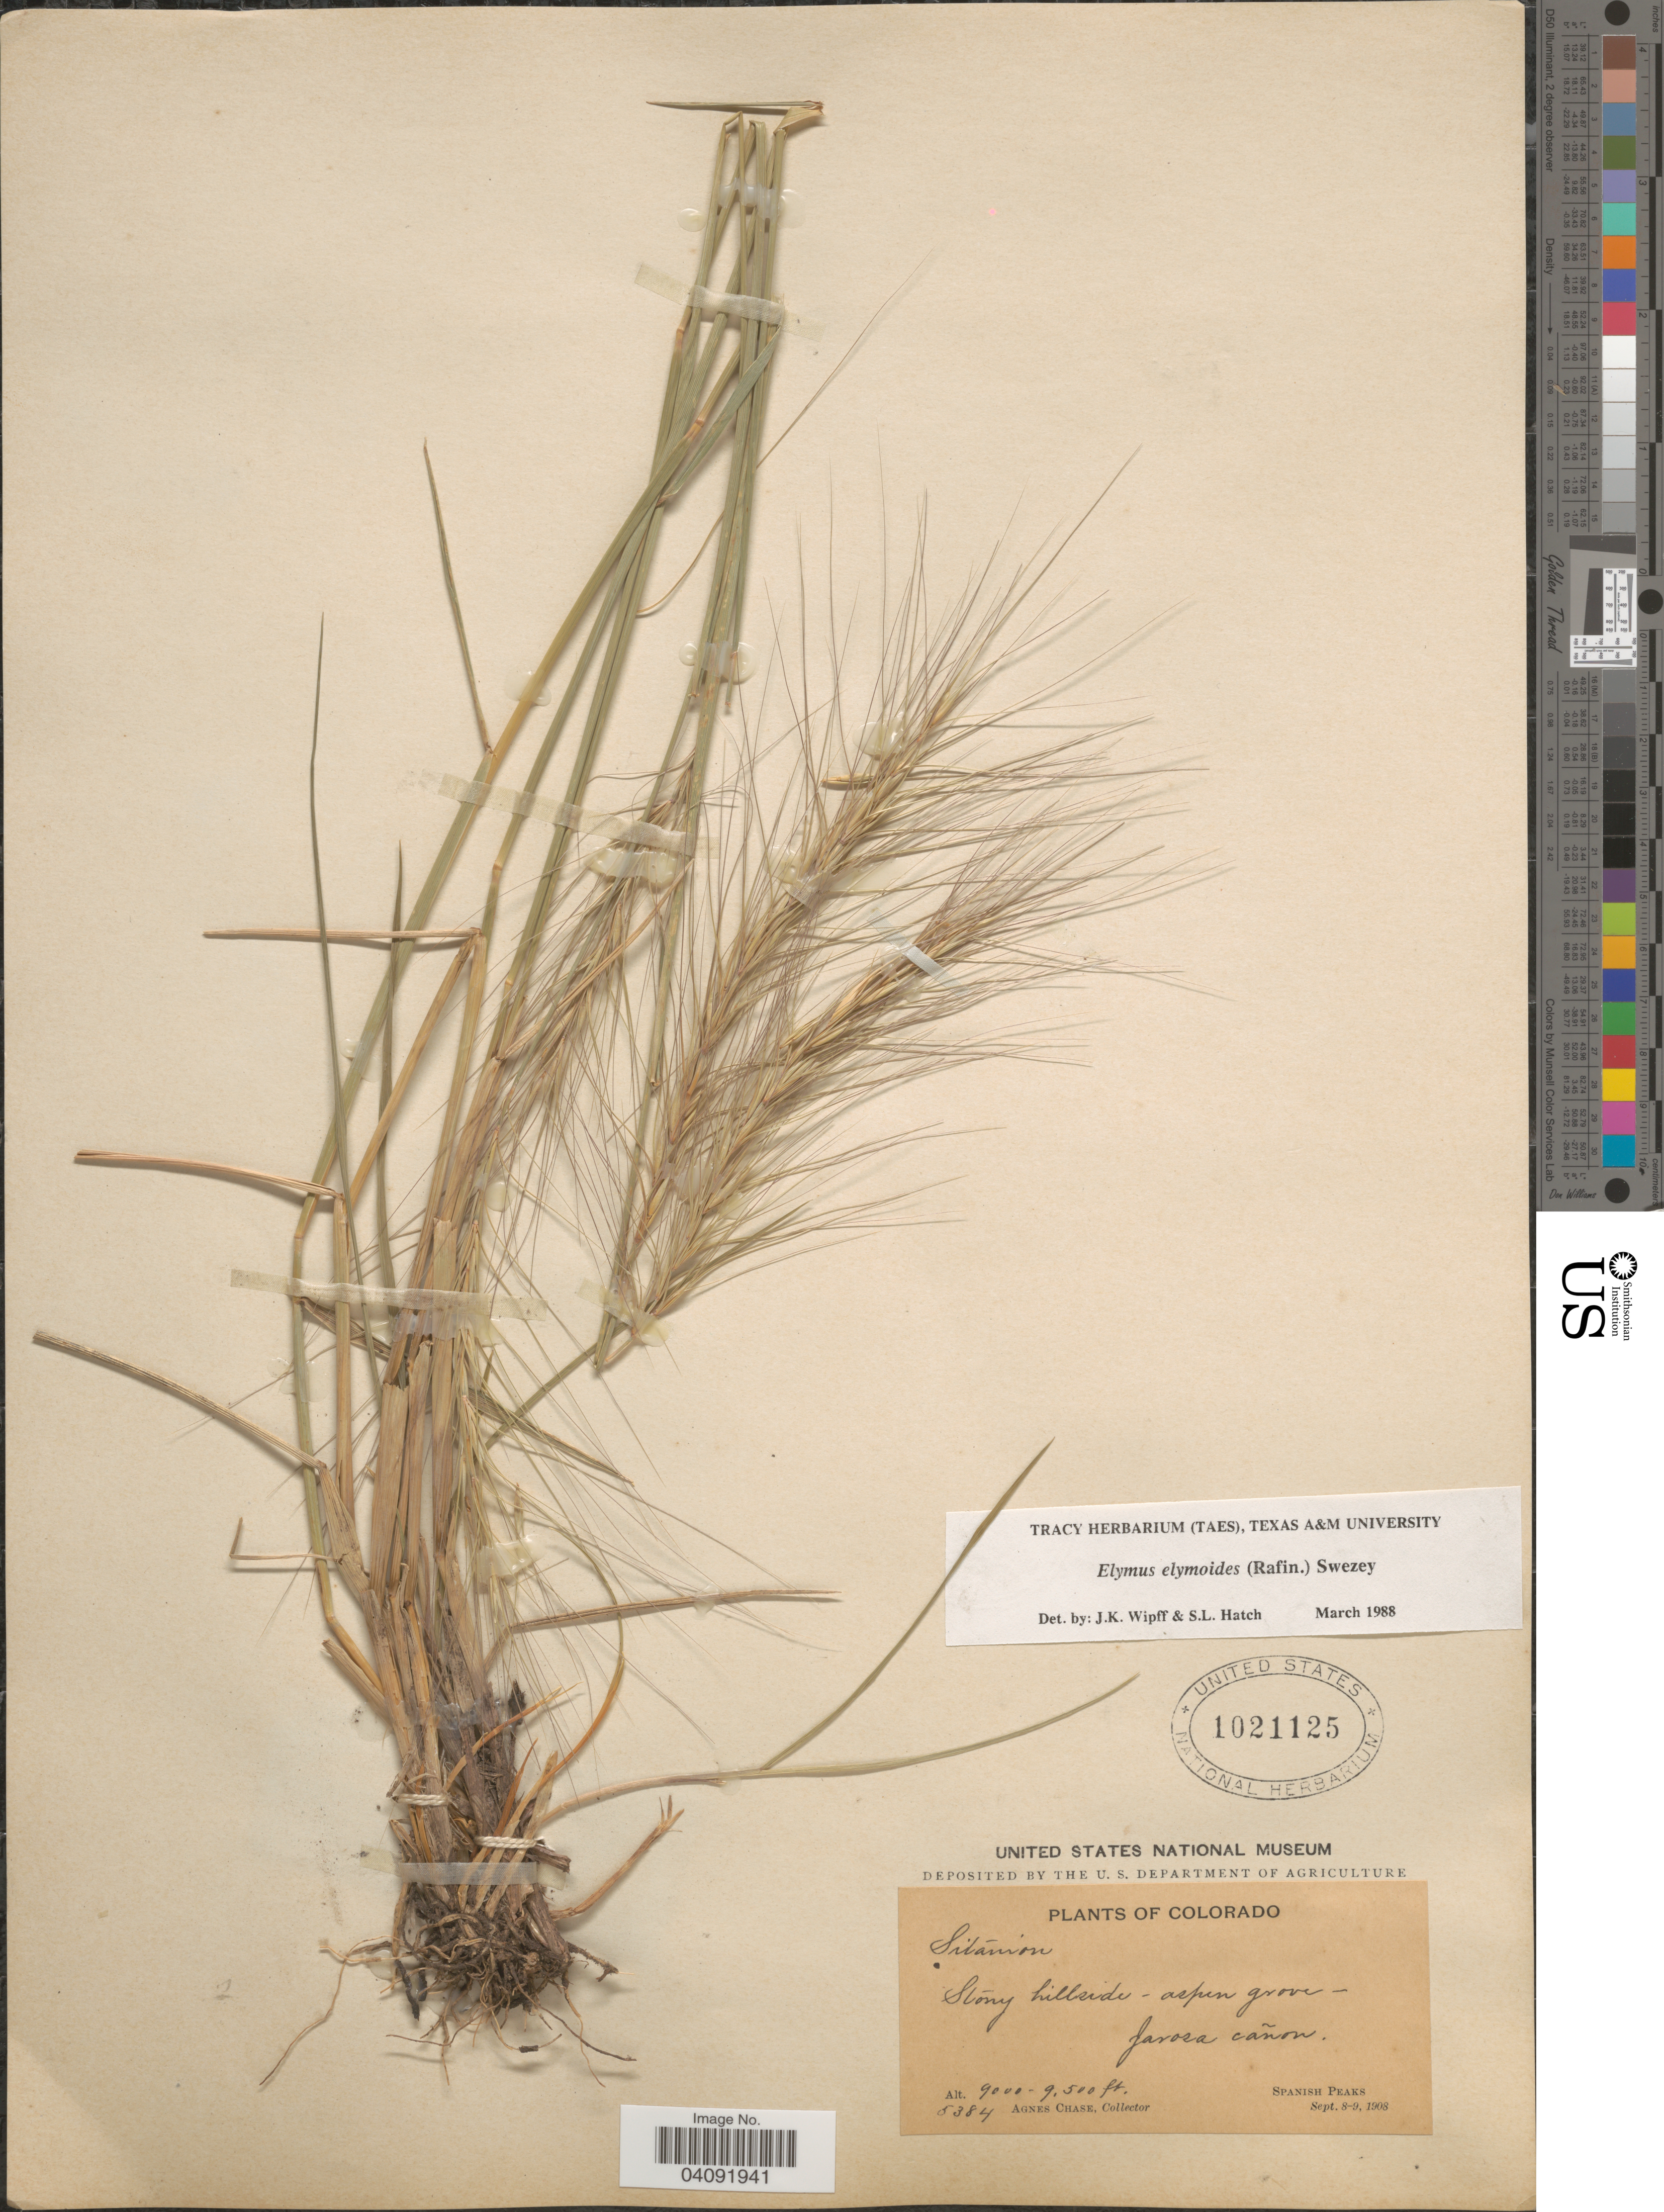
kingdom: Plantae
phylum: Tracheophyta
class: Liliopsida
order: Poales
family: Poaceae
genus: Elymus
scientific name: Elymus elymoides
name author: (Raf.) Swezey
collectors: A. Chase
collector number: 5384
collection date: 1908-09-08/1908-09-09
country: United States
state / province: Colorado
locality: Stony hillside - aspen grove - Jarosa cañon. Spanish Peaks.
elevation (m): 2743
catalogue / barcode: US 1021125